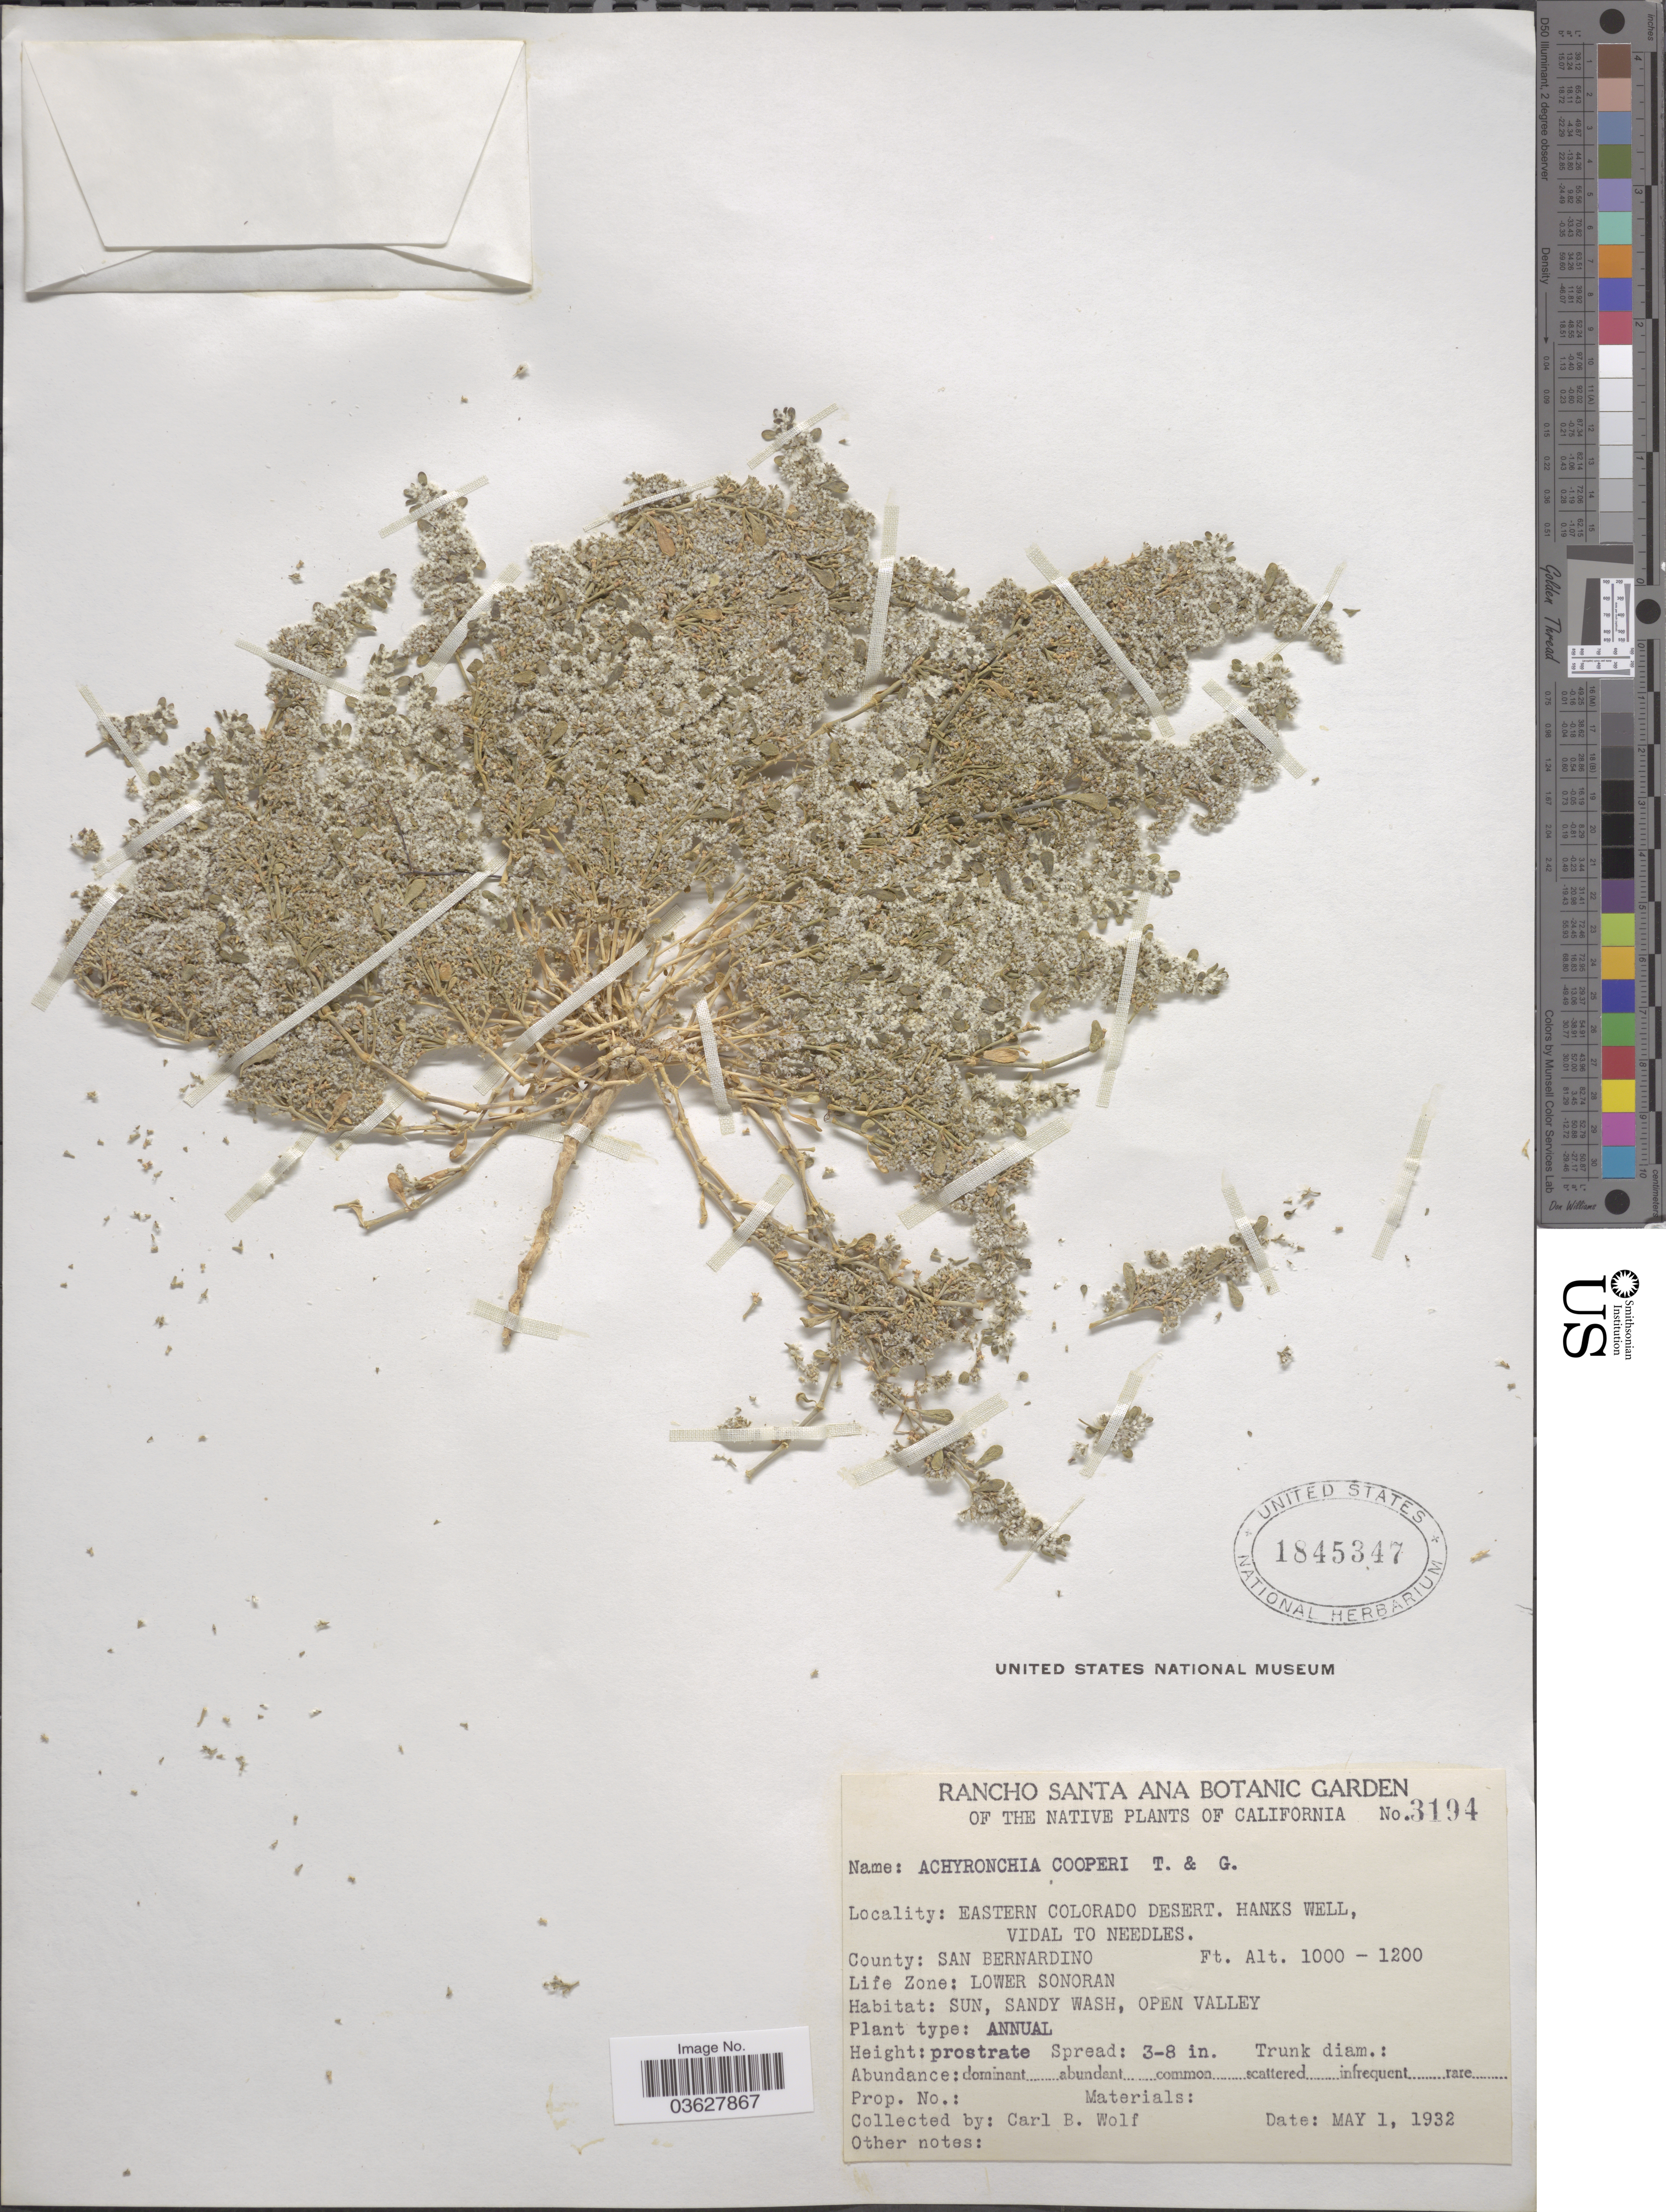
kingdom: Plantae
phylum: Tracheophyta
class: Magnoliopsida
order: Caryophyllales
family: Caryophyllaceae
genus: Achyronychia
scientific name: Achyronychia cooperi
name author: A. Gray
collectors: C. B. Wolf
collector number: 3194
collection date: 1932-05-01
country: United States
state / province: California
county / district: San Bernardino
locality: Eastern Colorado Desert. Hanks Well, Vidal to Needles. County: San Bernardino. Life Zone: Lower Sonoran.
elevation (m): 305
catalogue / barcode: US 1845347